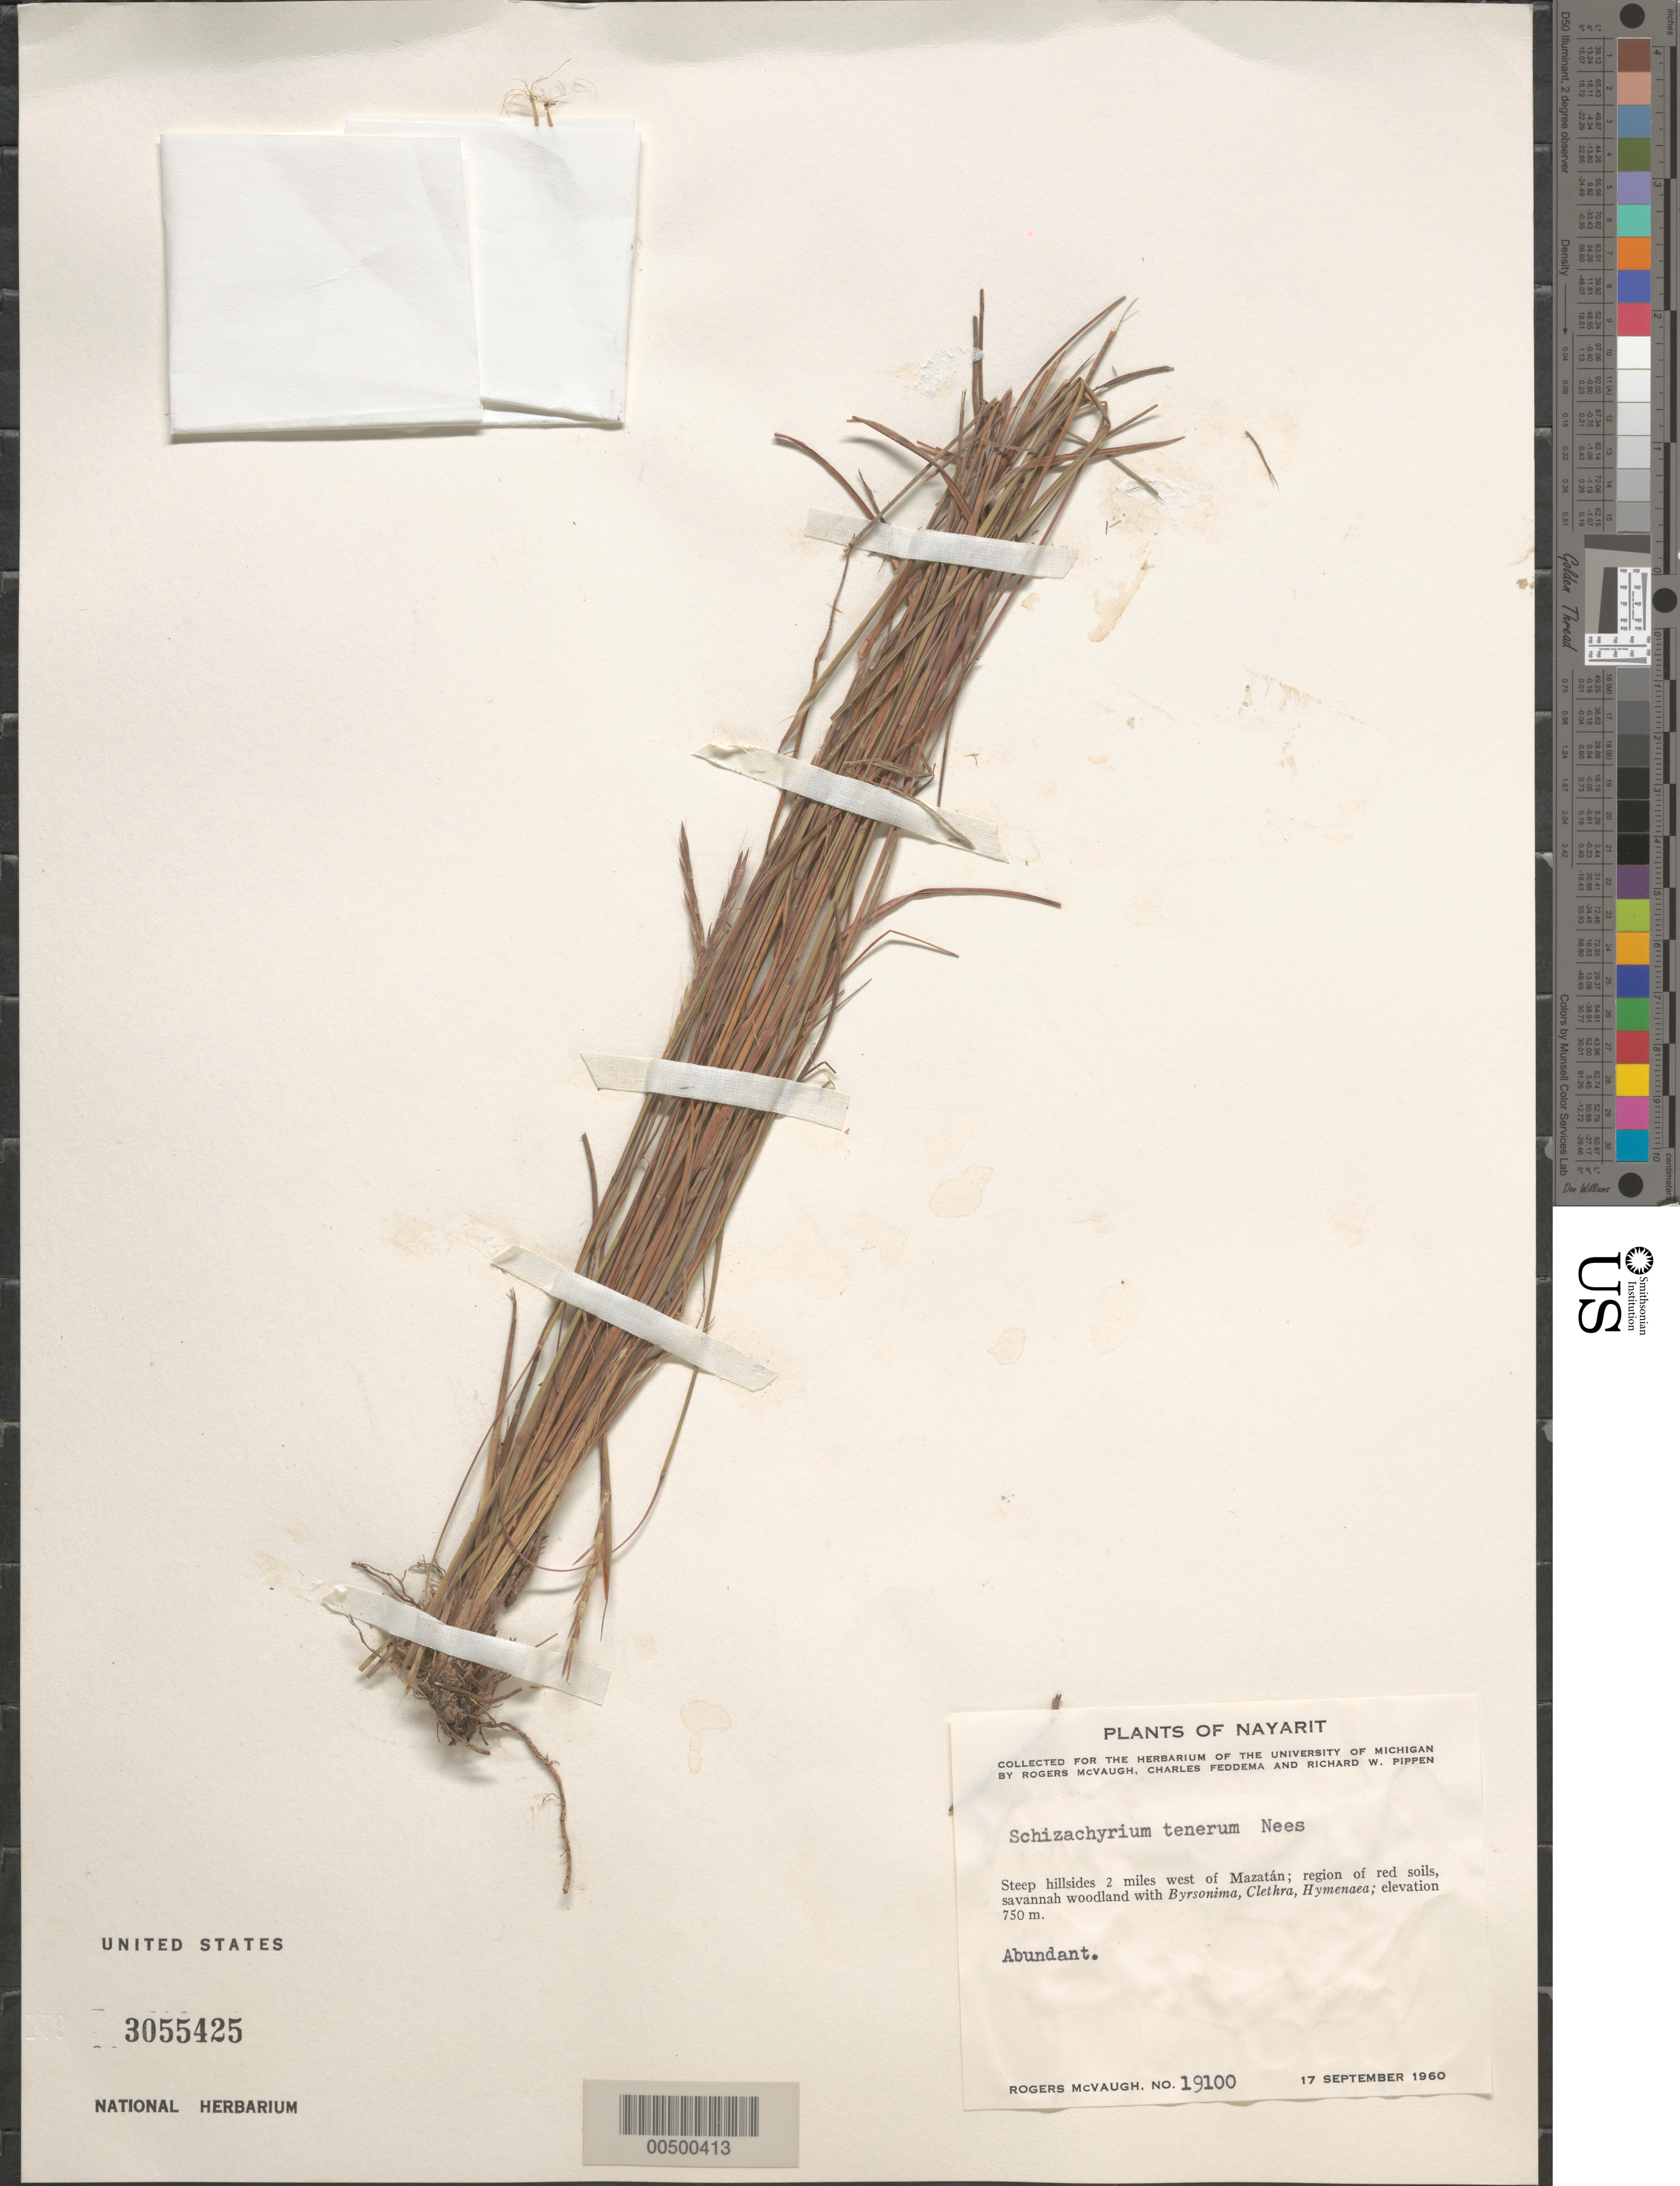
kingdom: Plantae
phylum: Tracheophyta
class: Liliopsida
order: Poales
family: Poaceae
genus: Schizachyrium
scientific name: Schizachyrium tenerum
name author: Nees in Mart.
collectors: R. McVaugh, C. Feddema & R. W. Pippen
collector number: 19100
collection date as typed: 17 Sep 1960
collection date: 1960-09-17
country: Mexico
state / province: Nayarit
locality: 2 mi W of Mazatán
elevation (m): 750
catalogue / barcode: US 3055425